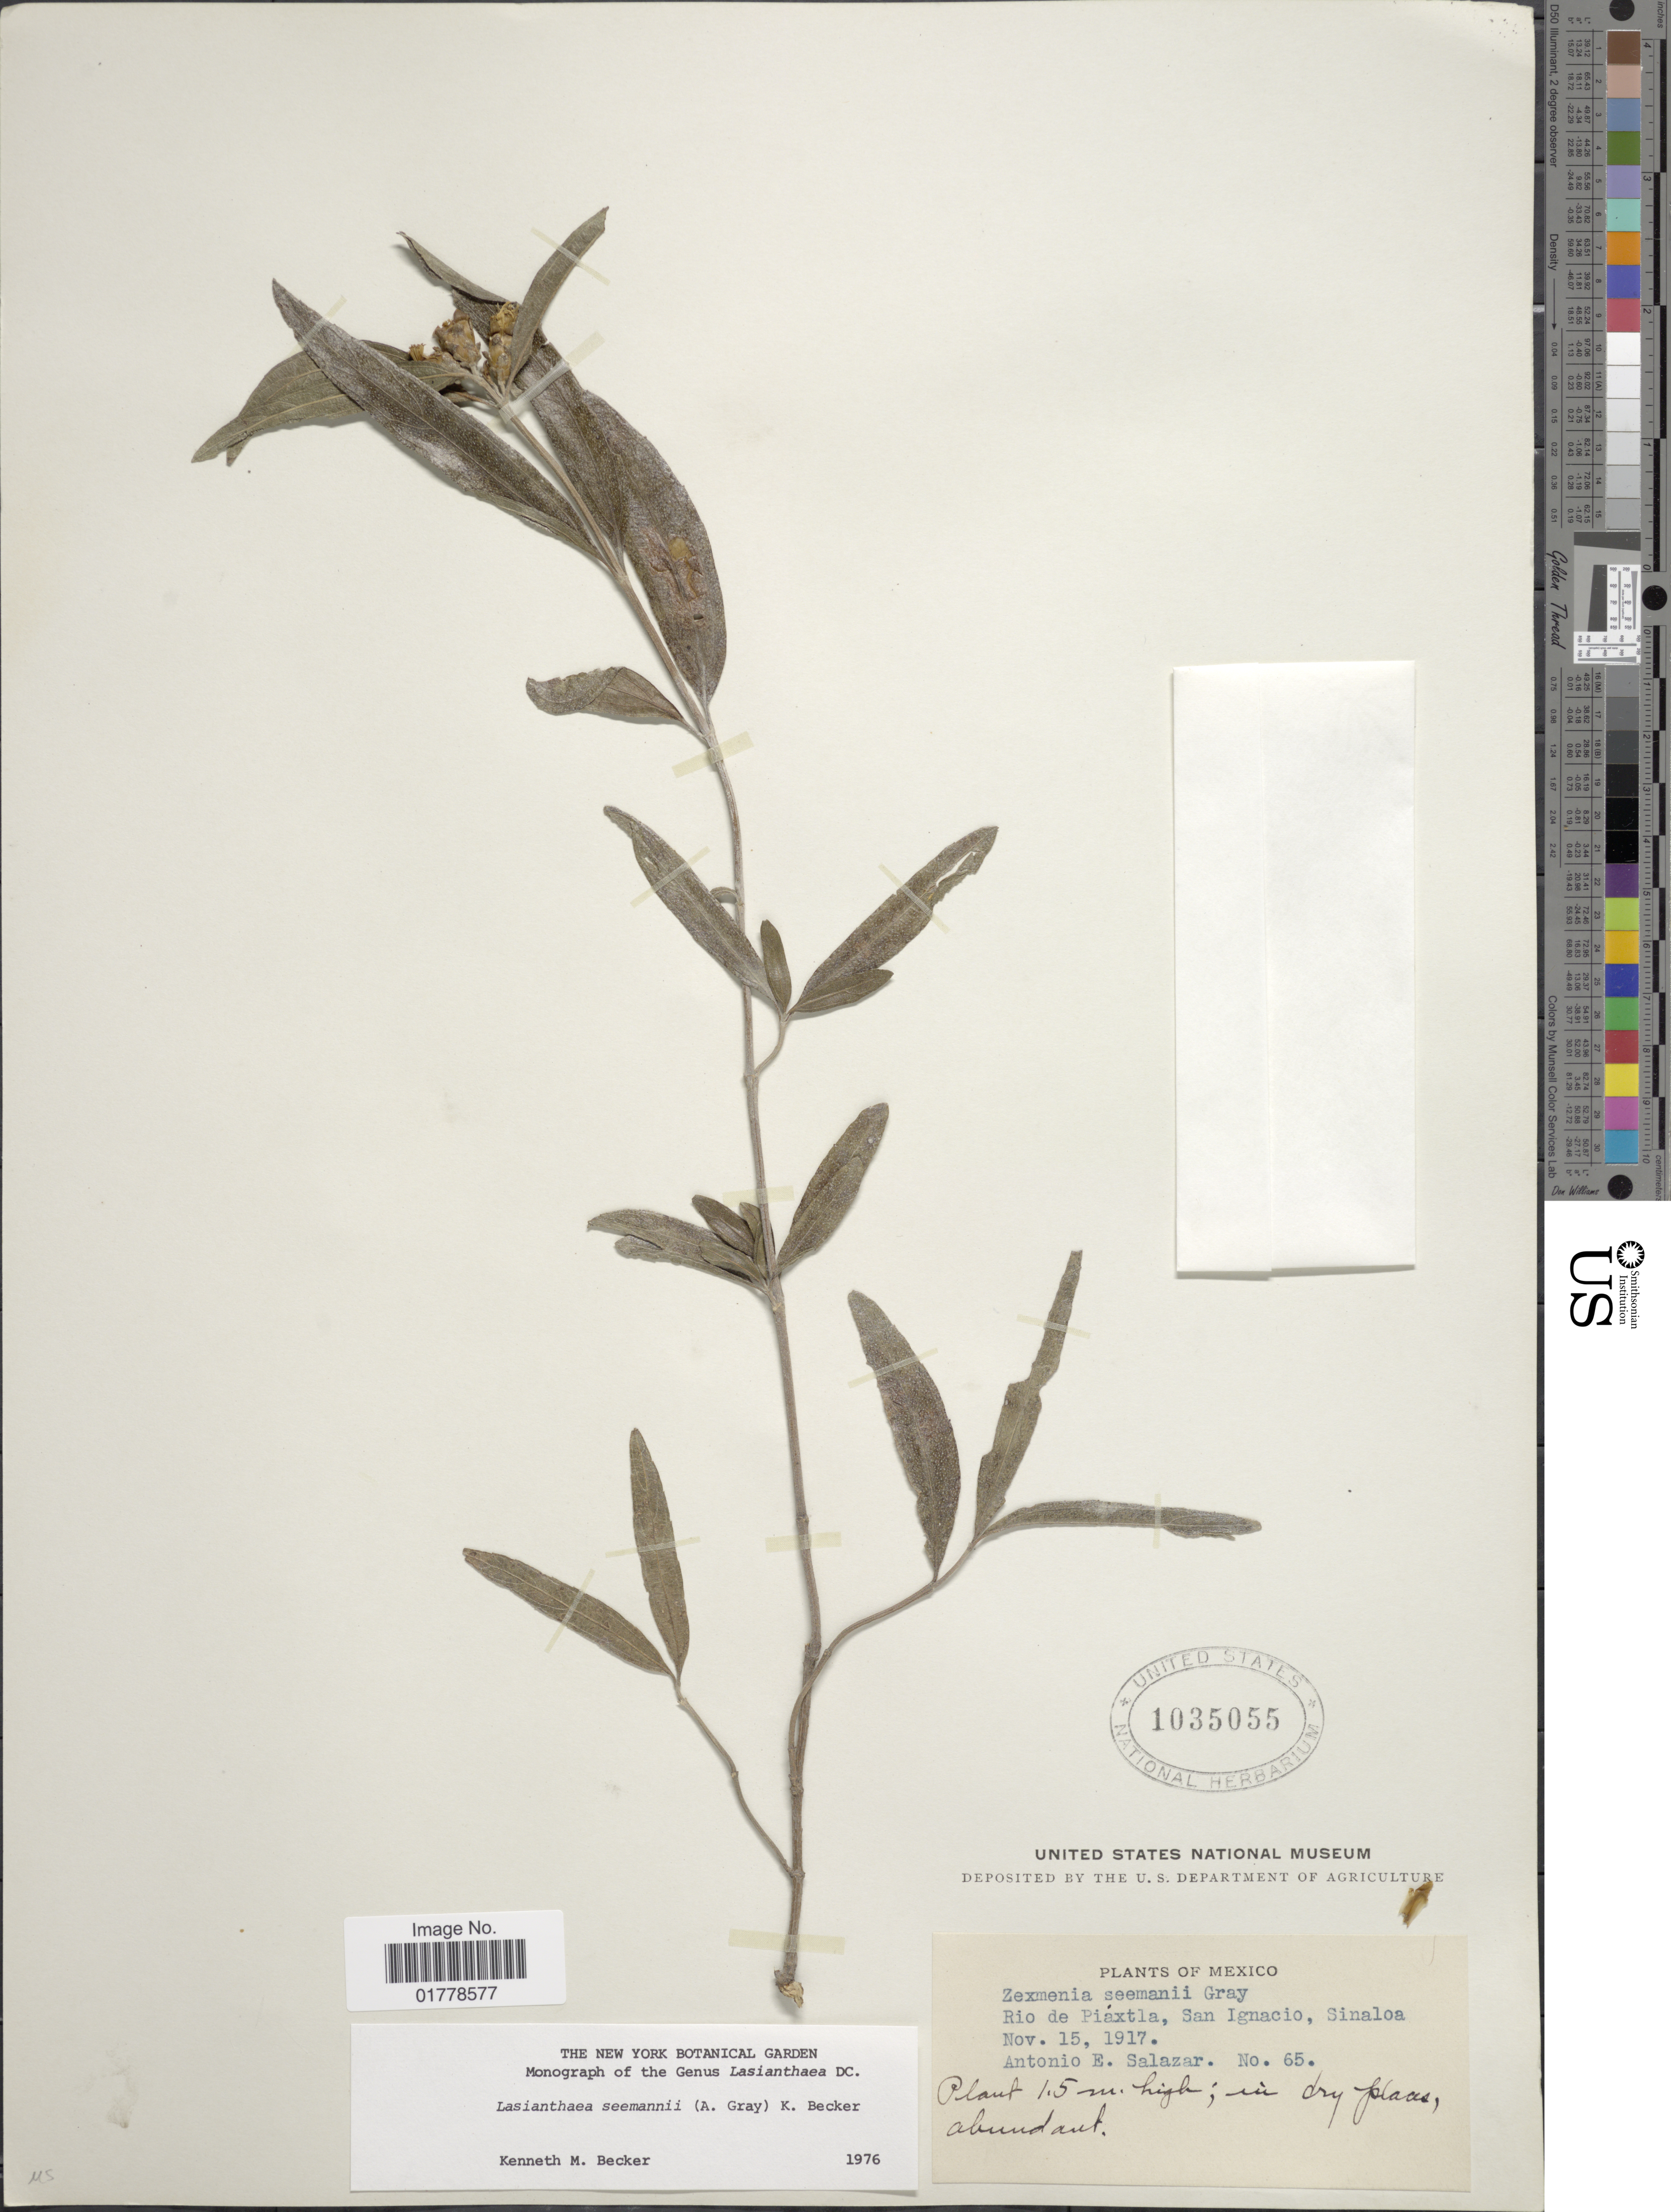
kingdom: Plantae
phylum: Tracheophyta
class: Magnoliopsida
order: Asterales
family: Asteraceae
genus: Lasianthaea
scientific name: Lasianthaea seemannii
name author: (A. Gray) K.M. Becker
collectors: A. E. Salazar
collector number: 65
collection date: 1917-11-15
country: Mexico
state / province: Sinaloa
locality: Rio de Piaxtla, San Ignacio, Sinaloa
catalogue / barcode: US 1035055